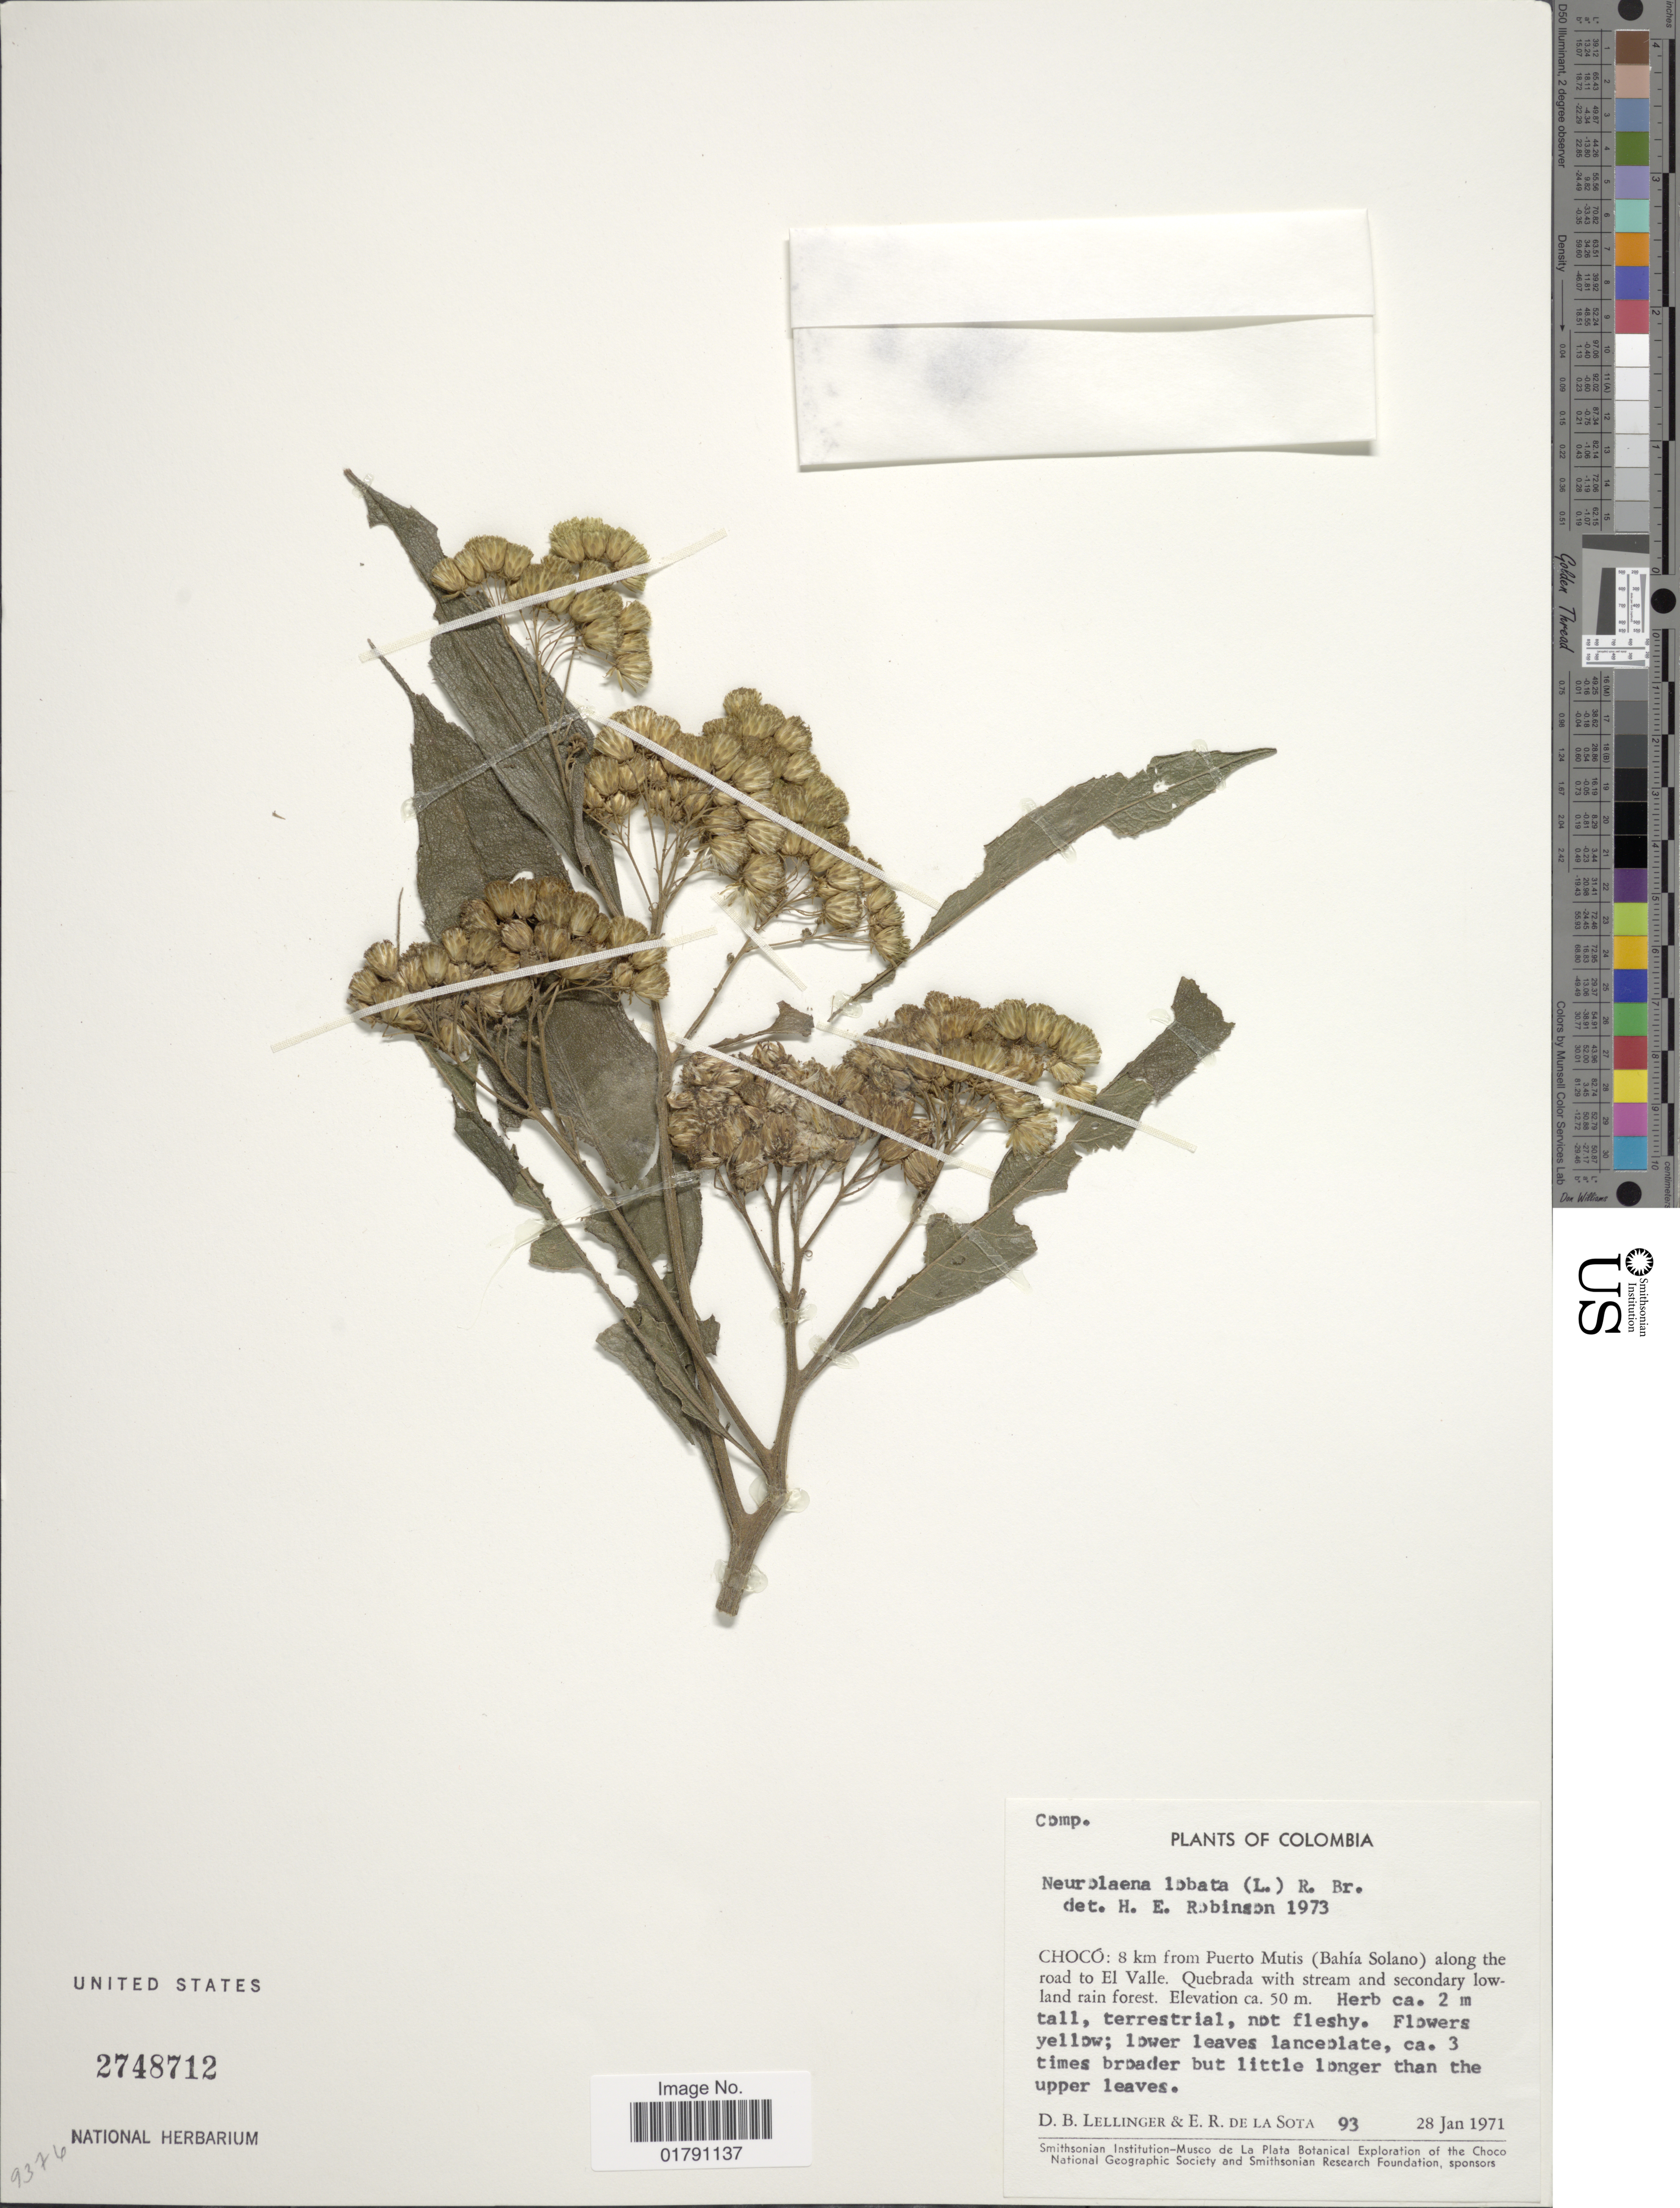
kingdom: Plantae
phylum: Tracheophyta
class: Magnoliopsida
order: Asterales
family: Asteraceae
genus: Neurolaena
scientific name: Neurolaena lobata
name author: (L.) R. Br. ex Cass.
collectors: D. B. Lellinger & E. R. de la Sota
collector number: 93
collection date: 1971-01-28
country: Colombia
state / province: Chocó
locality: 8 km from Puerto Mutis (Bahia Solano) along the road to El Valle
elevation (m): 50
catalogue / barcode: US 2748712